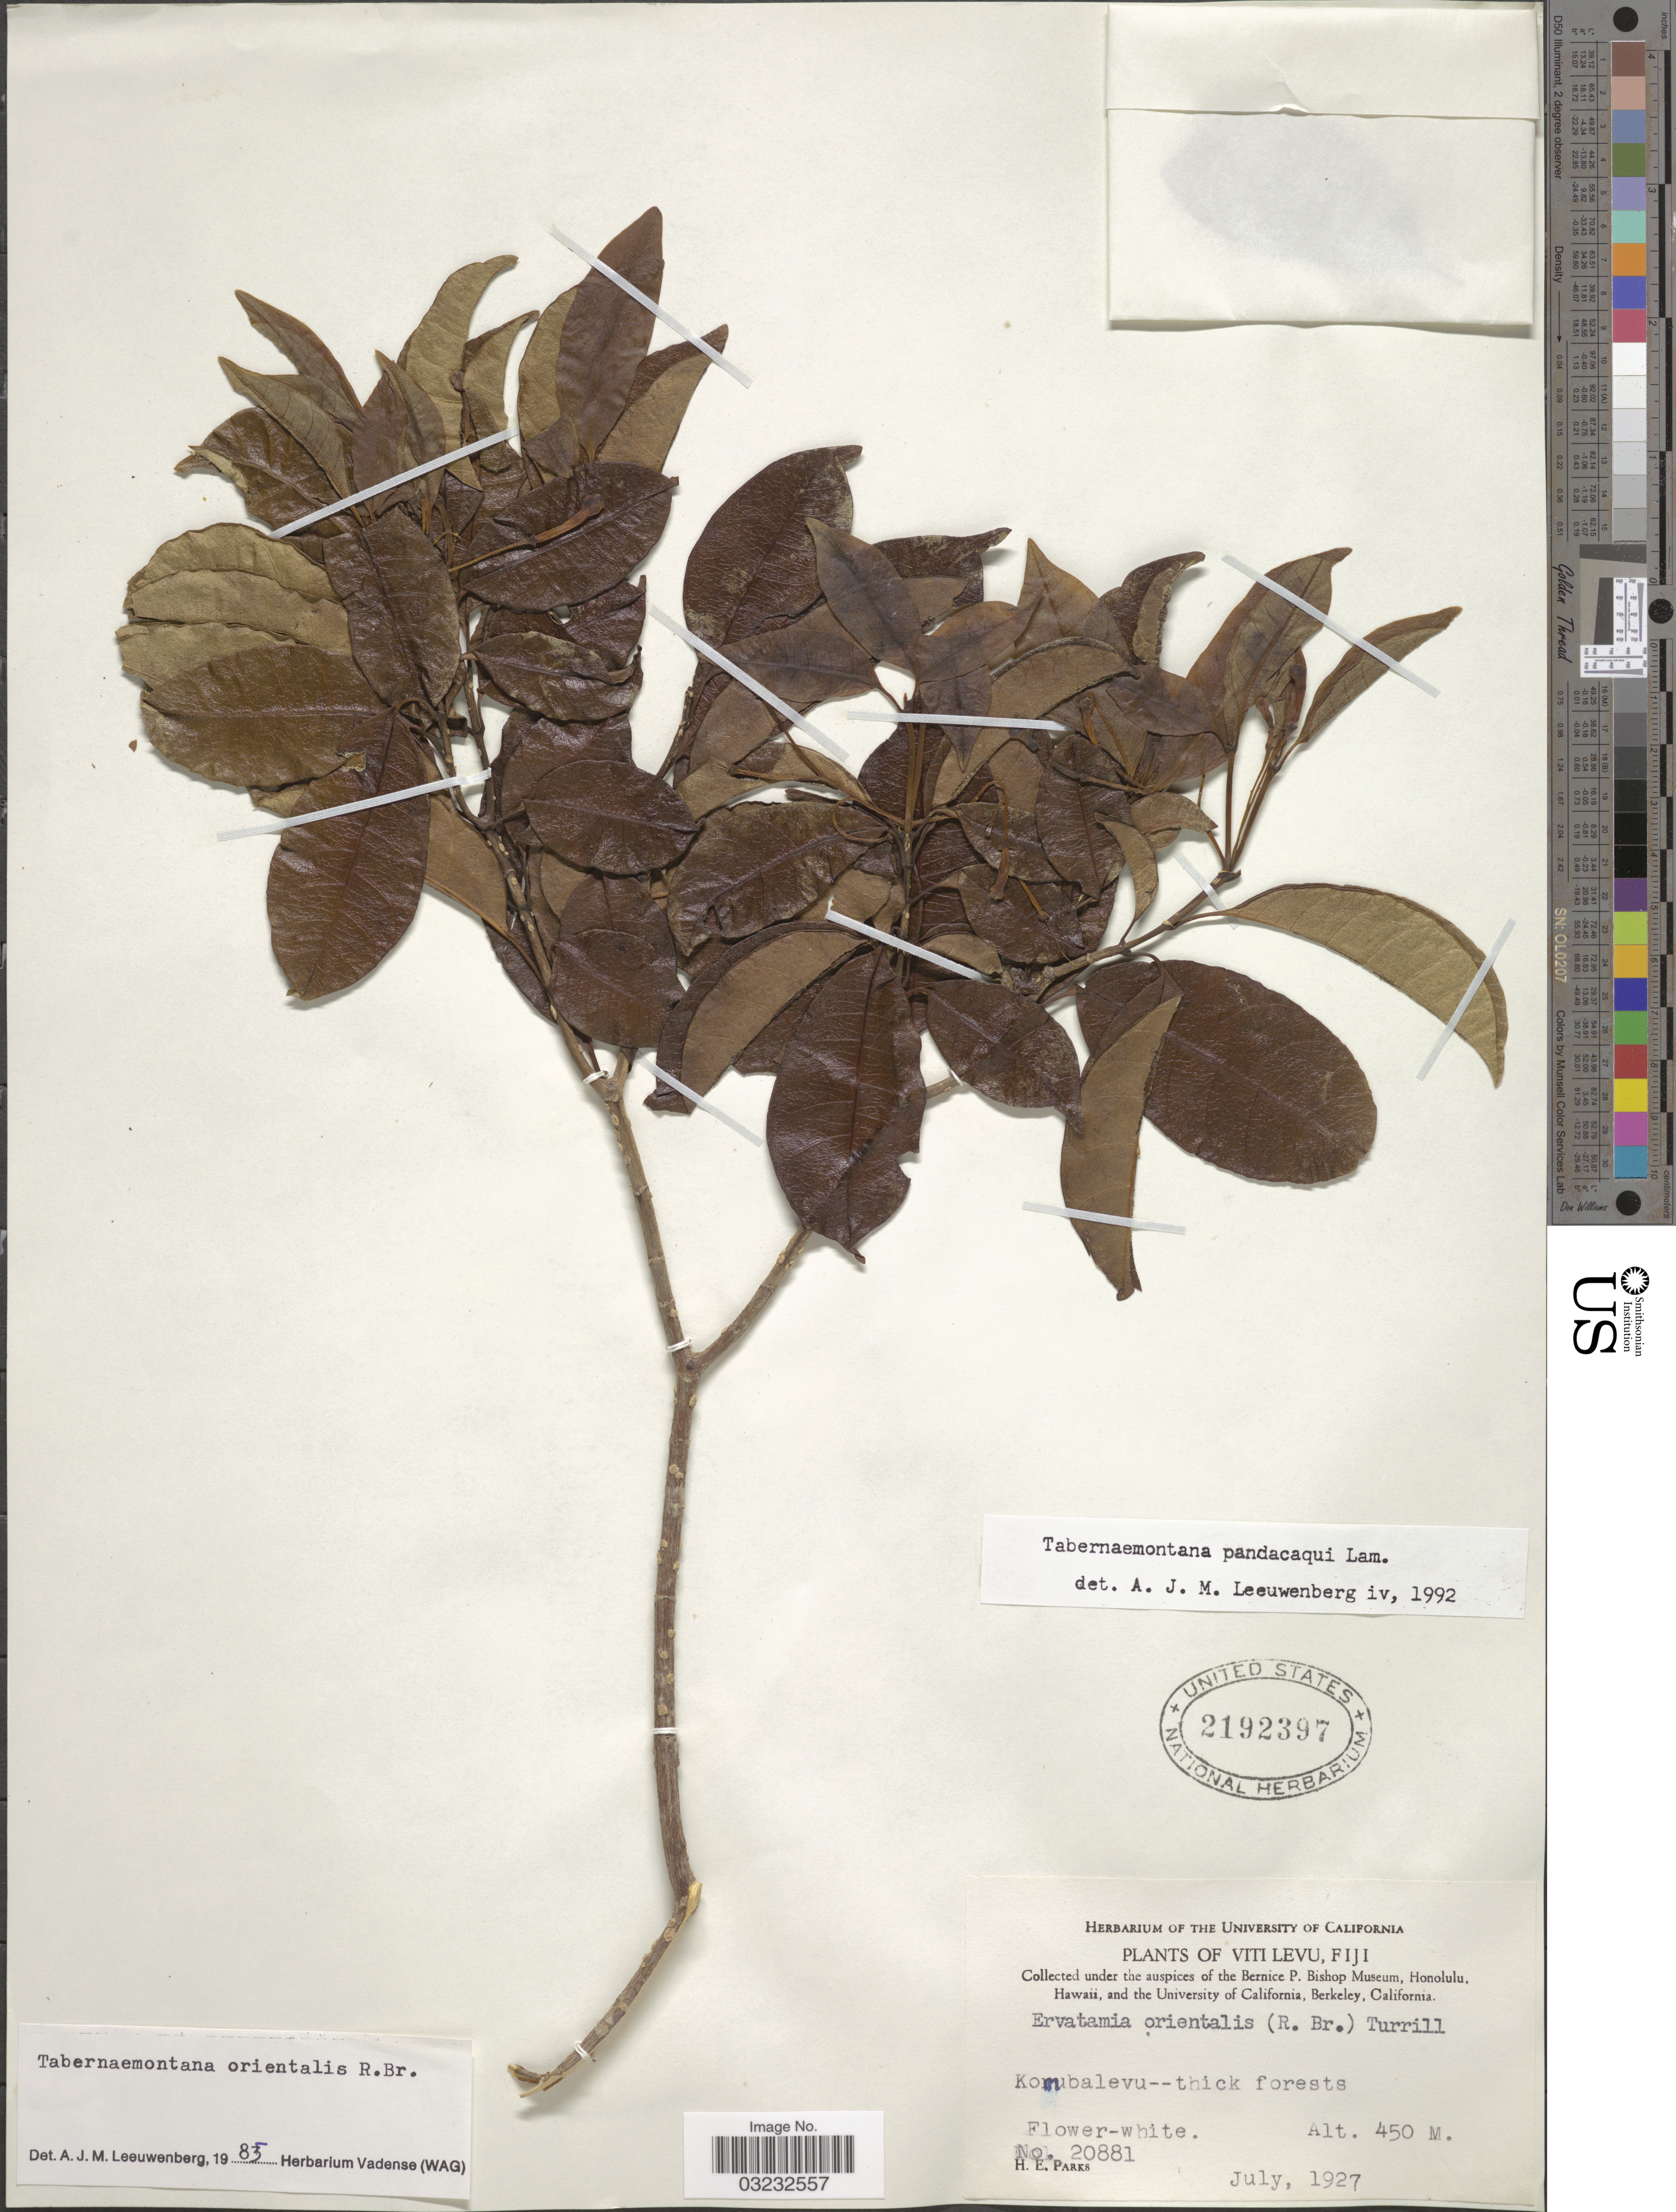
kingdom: Plantae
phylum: Tracheophyta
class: Magnoliopsida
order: Gentianales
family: Apocynaceae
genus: Tabernaemontana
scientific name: Tabernaemontana pandacaqui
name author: Poir.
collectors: H. E. Parks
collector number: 20881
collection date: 1927-07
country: Fiji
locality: Viti Levu, Konubalevu [interpreted].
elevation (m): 450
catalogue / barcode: US 2192397